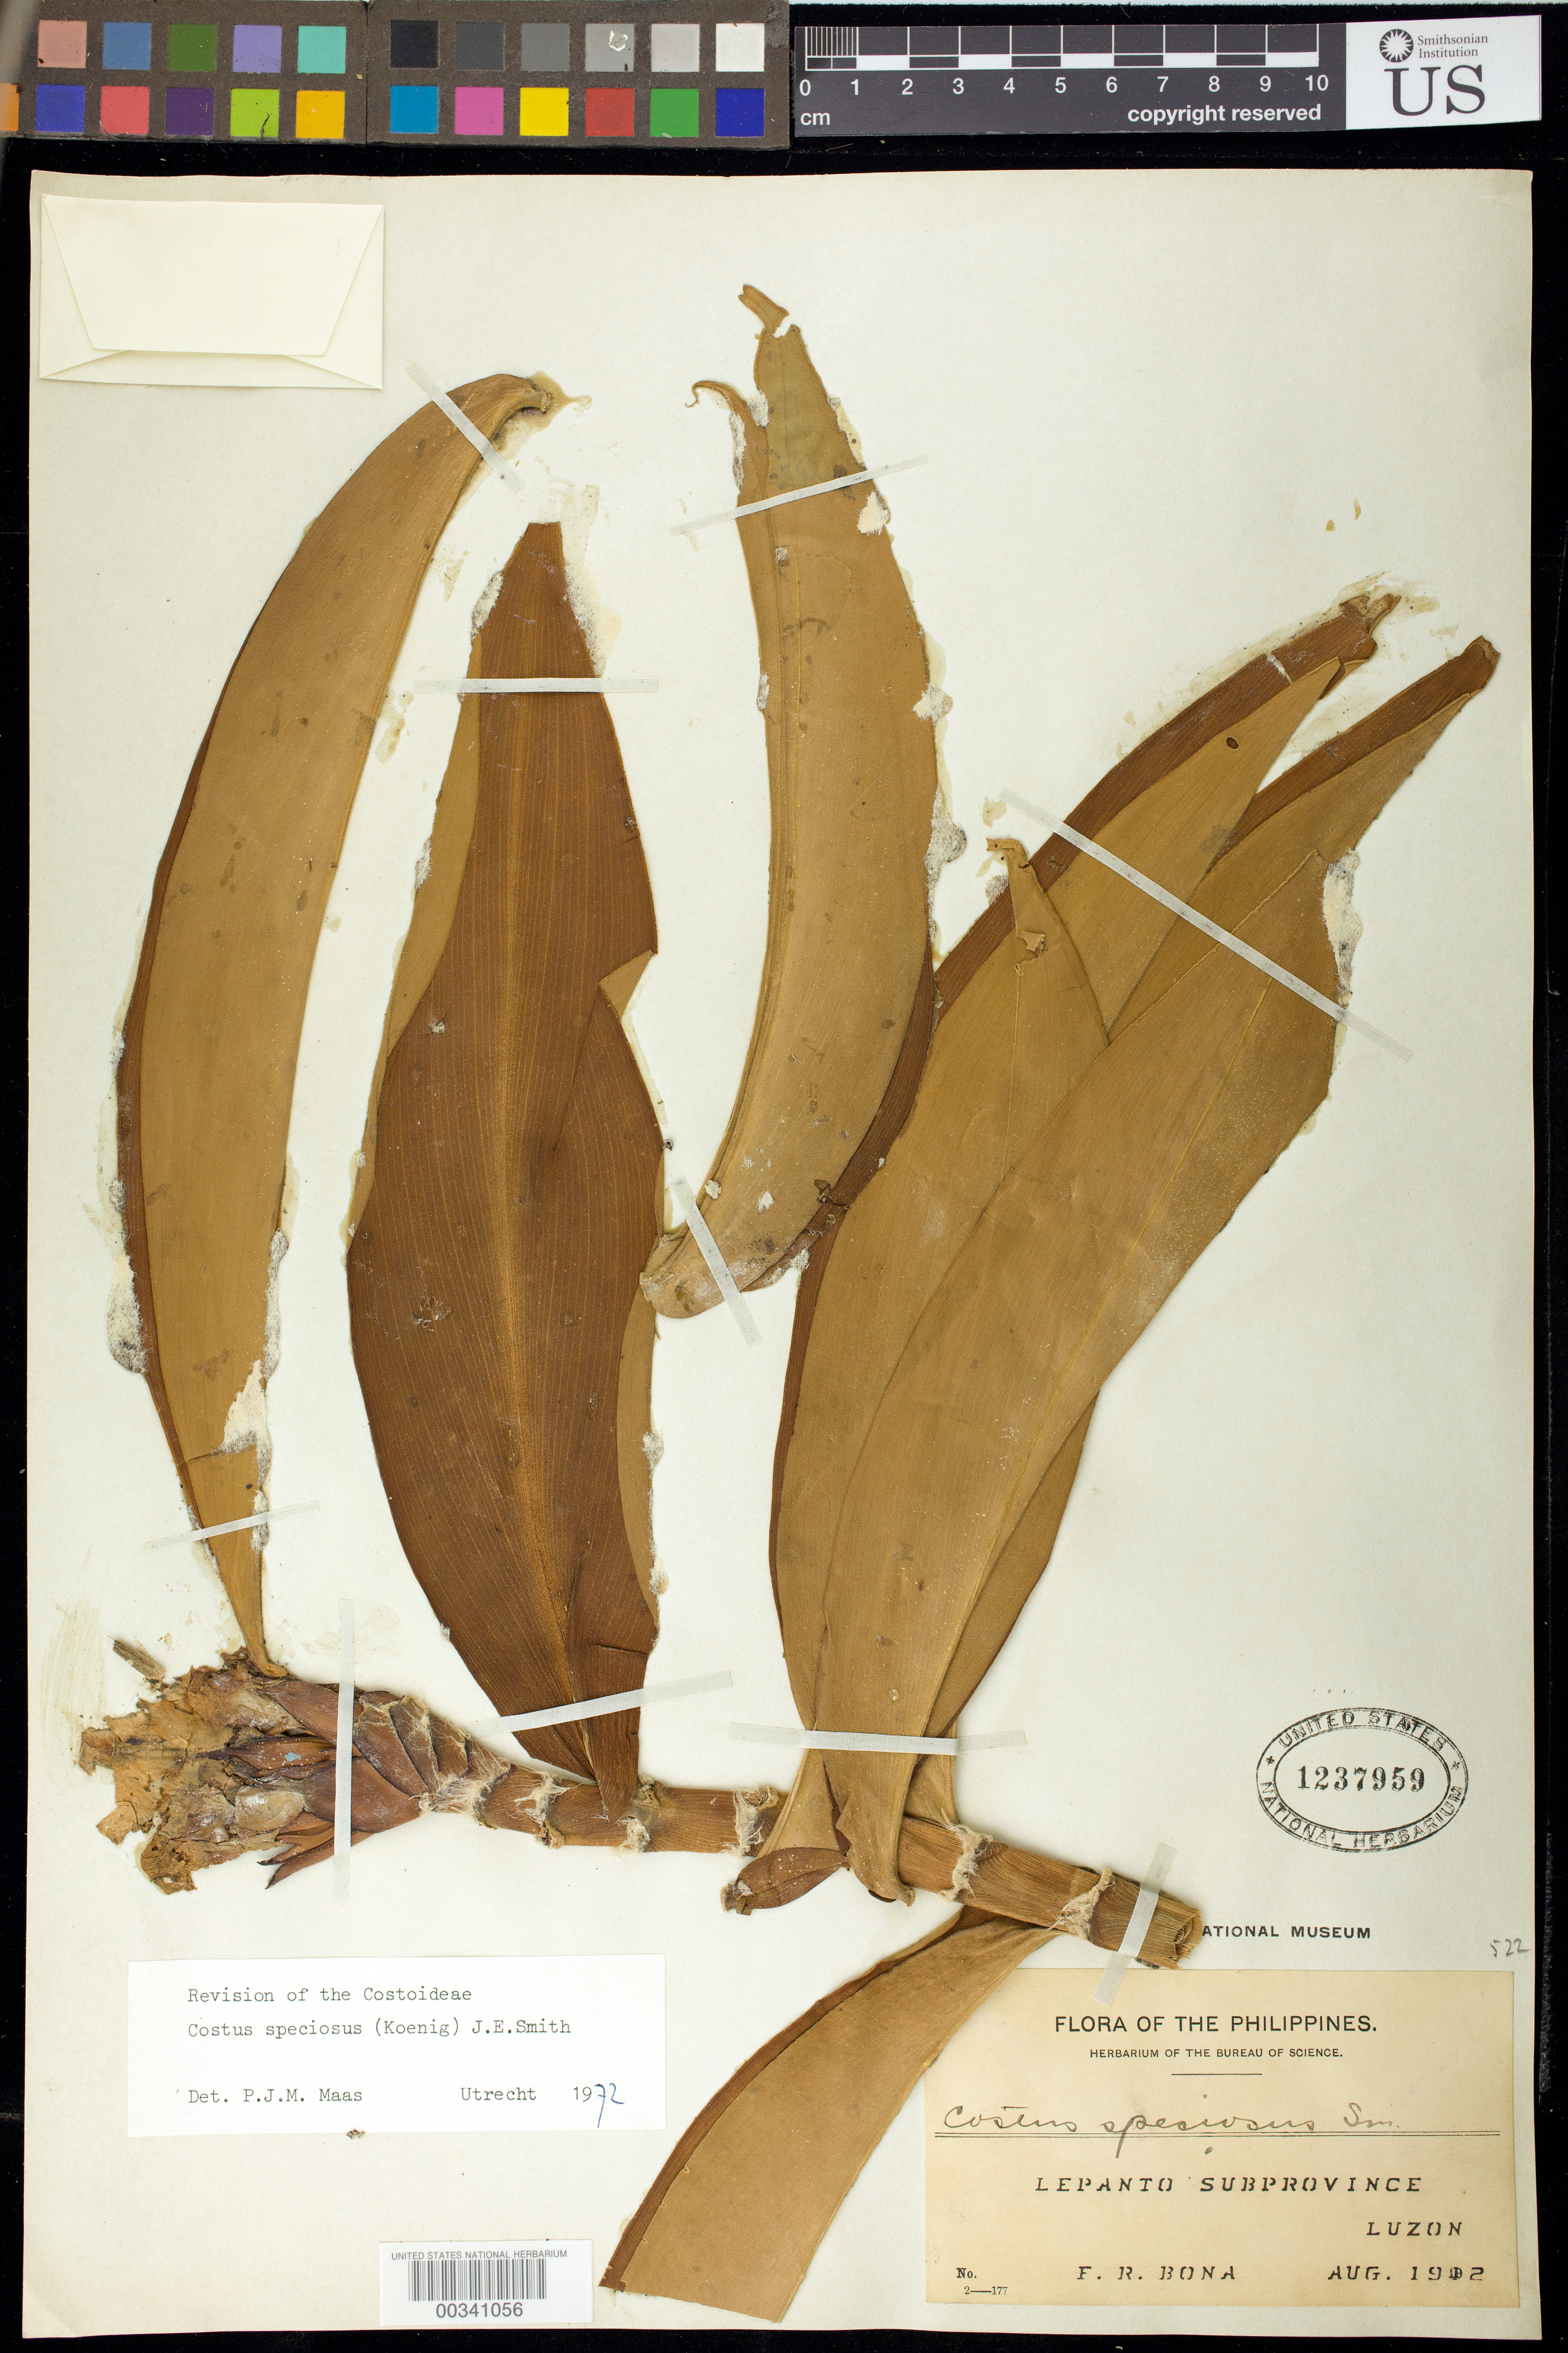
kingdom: Plantae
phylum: Tracheophyta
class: Liliopsida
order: Zingiberales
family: Costaceae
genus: Hellenia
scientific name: Hellenia speciosa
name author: (J. Koenig) S.R. Dutta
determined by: (US) Smithsonian Institution - National Museum of Natural History - Department of Botany (UNITED STATES)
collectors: F. Bona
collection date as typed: Aug 1912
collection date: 1912-08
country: Philippines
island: Luzon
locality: Lepanto subprov. (?)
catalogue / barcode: US 1237959